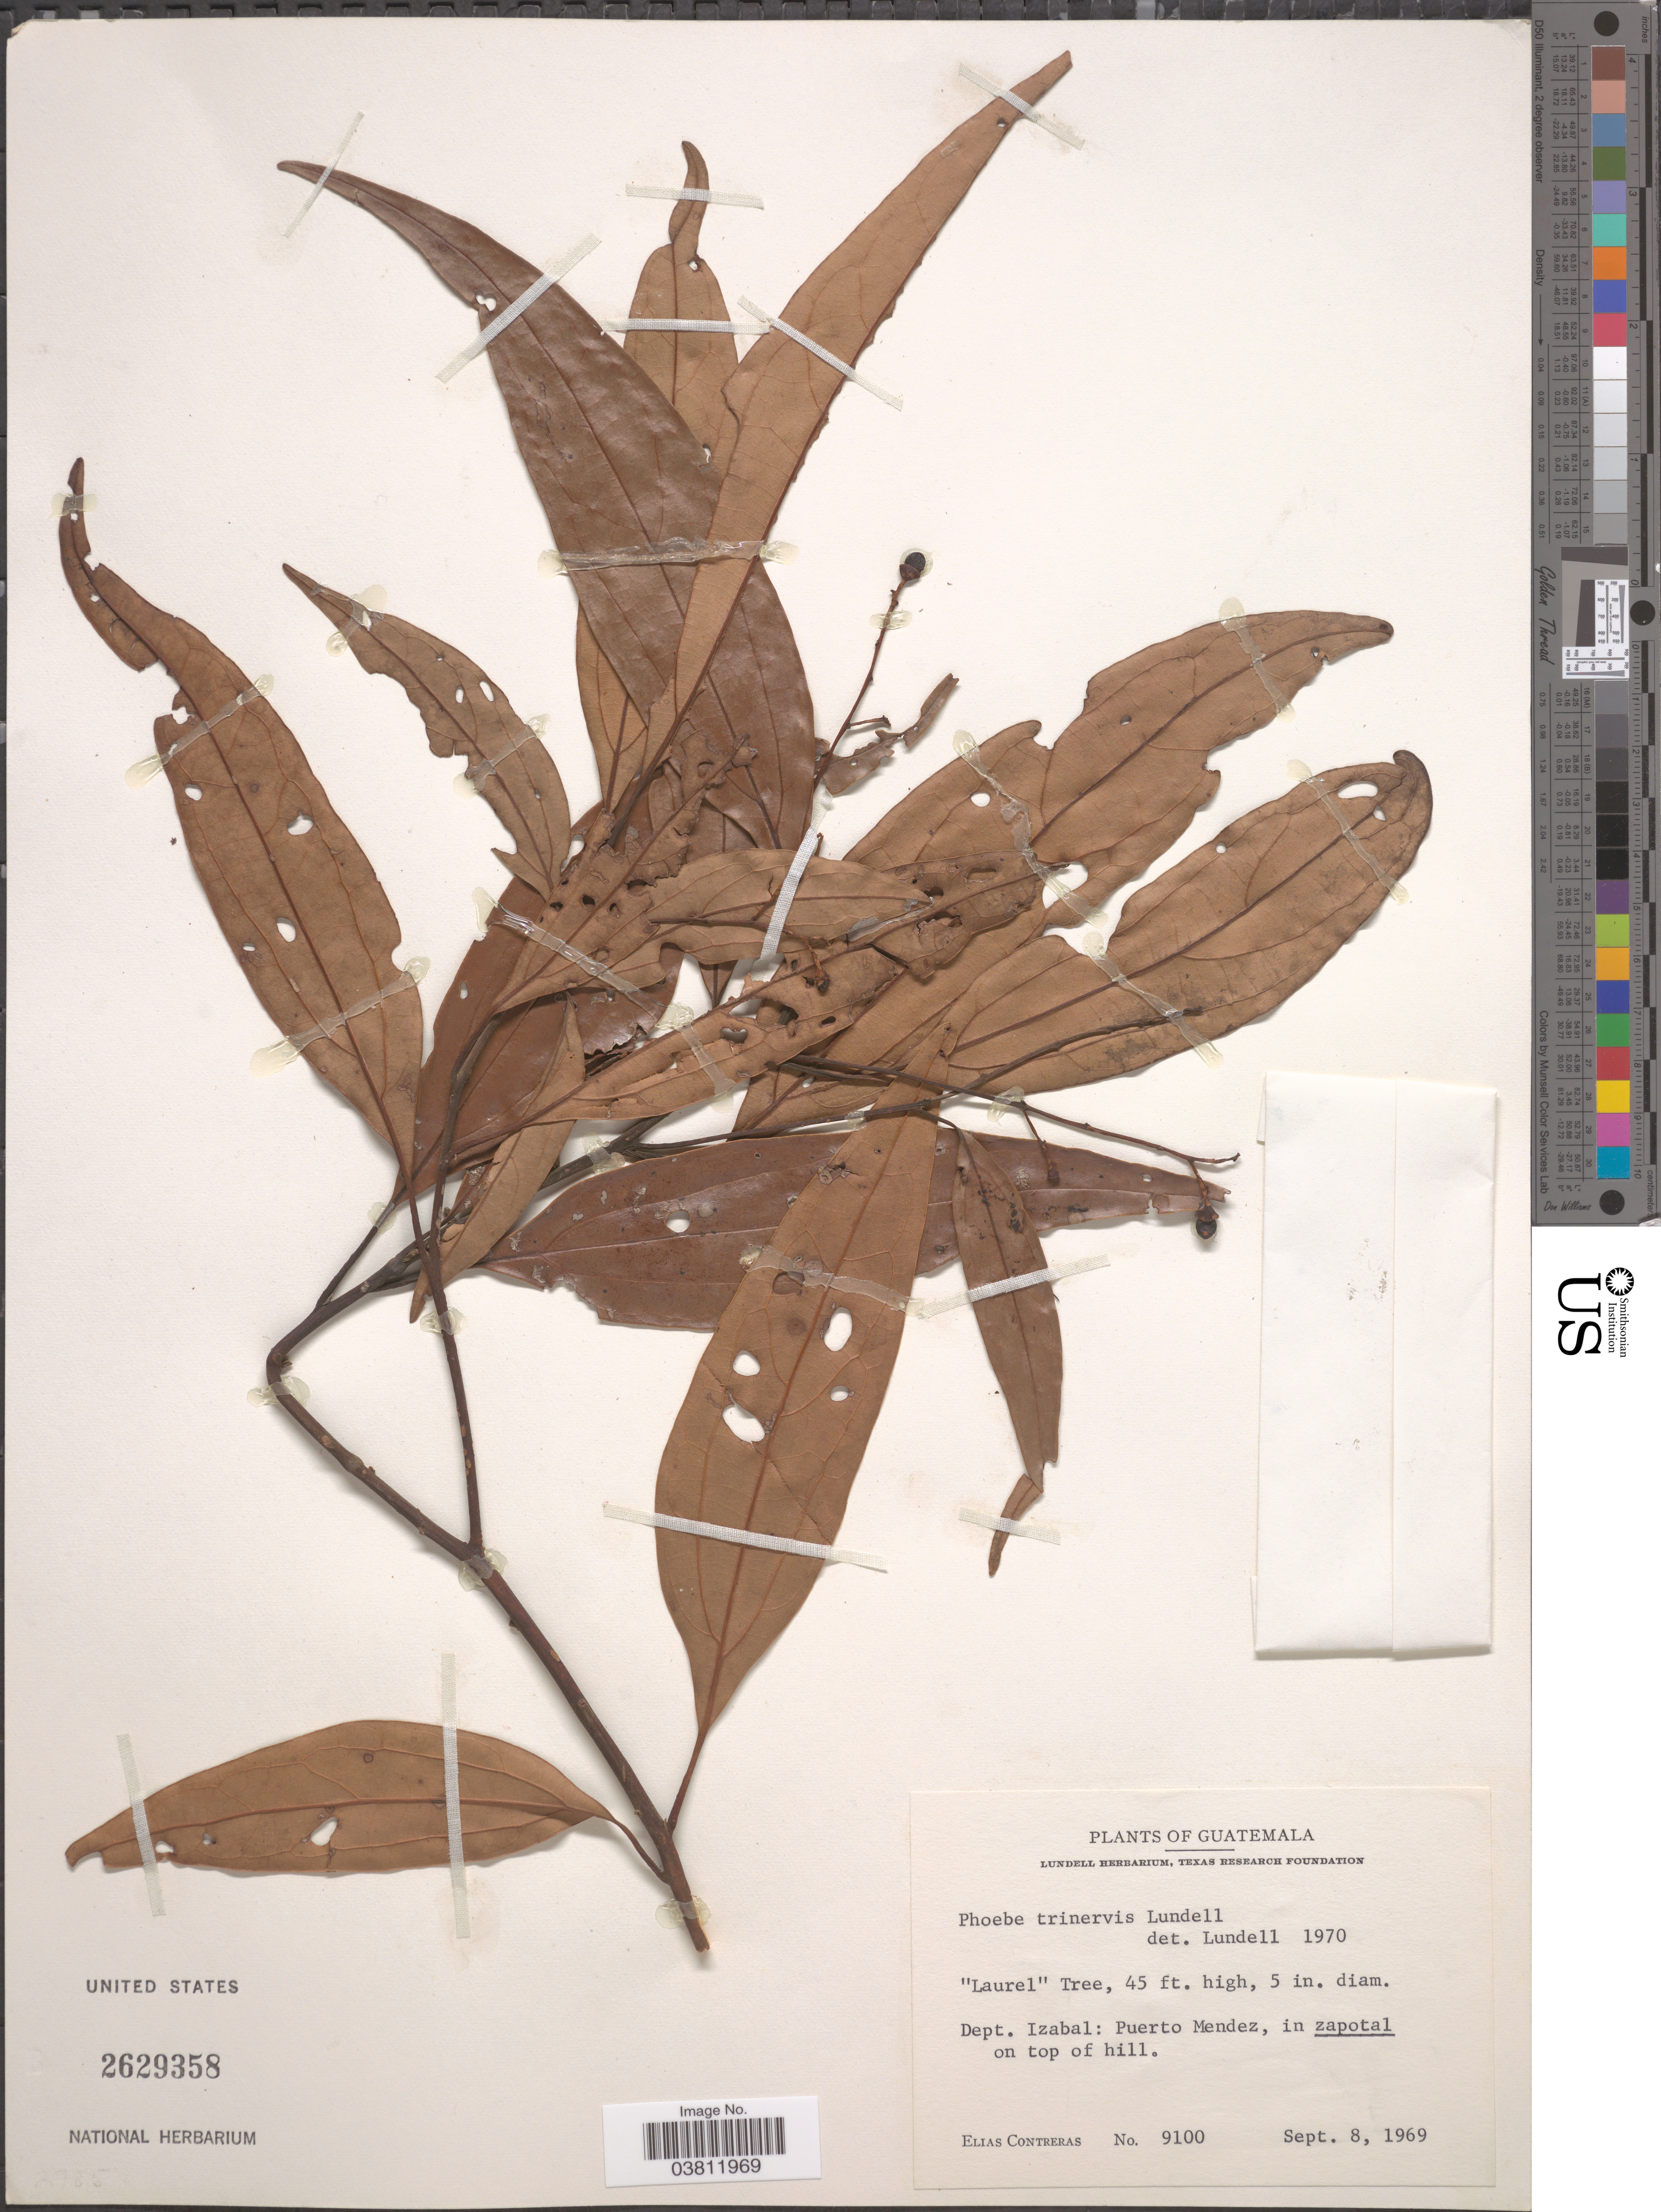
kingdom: Plantae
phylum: Tracheophyta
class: Magnoliopsida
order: Laurales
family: Lauraceae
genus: Phoebe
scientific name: Phoebe trinervis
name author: Lundell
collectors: E. Contreras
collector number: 9100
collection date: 1969-09-08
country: Guatemala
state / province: Izabal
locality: Dept. Izabal: Puerto Mendez.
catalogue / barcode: US 2629358